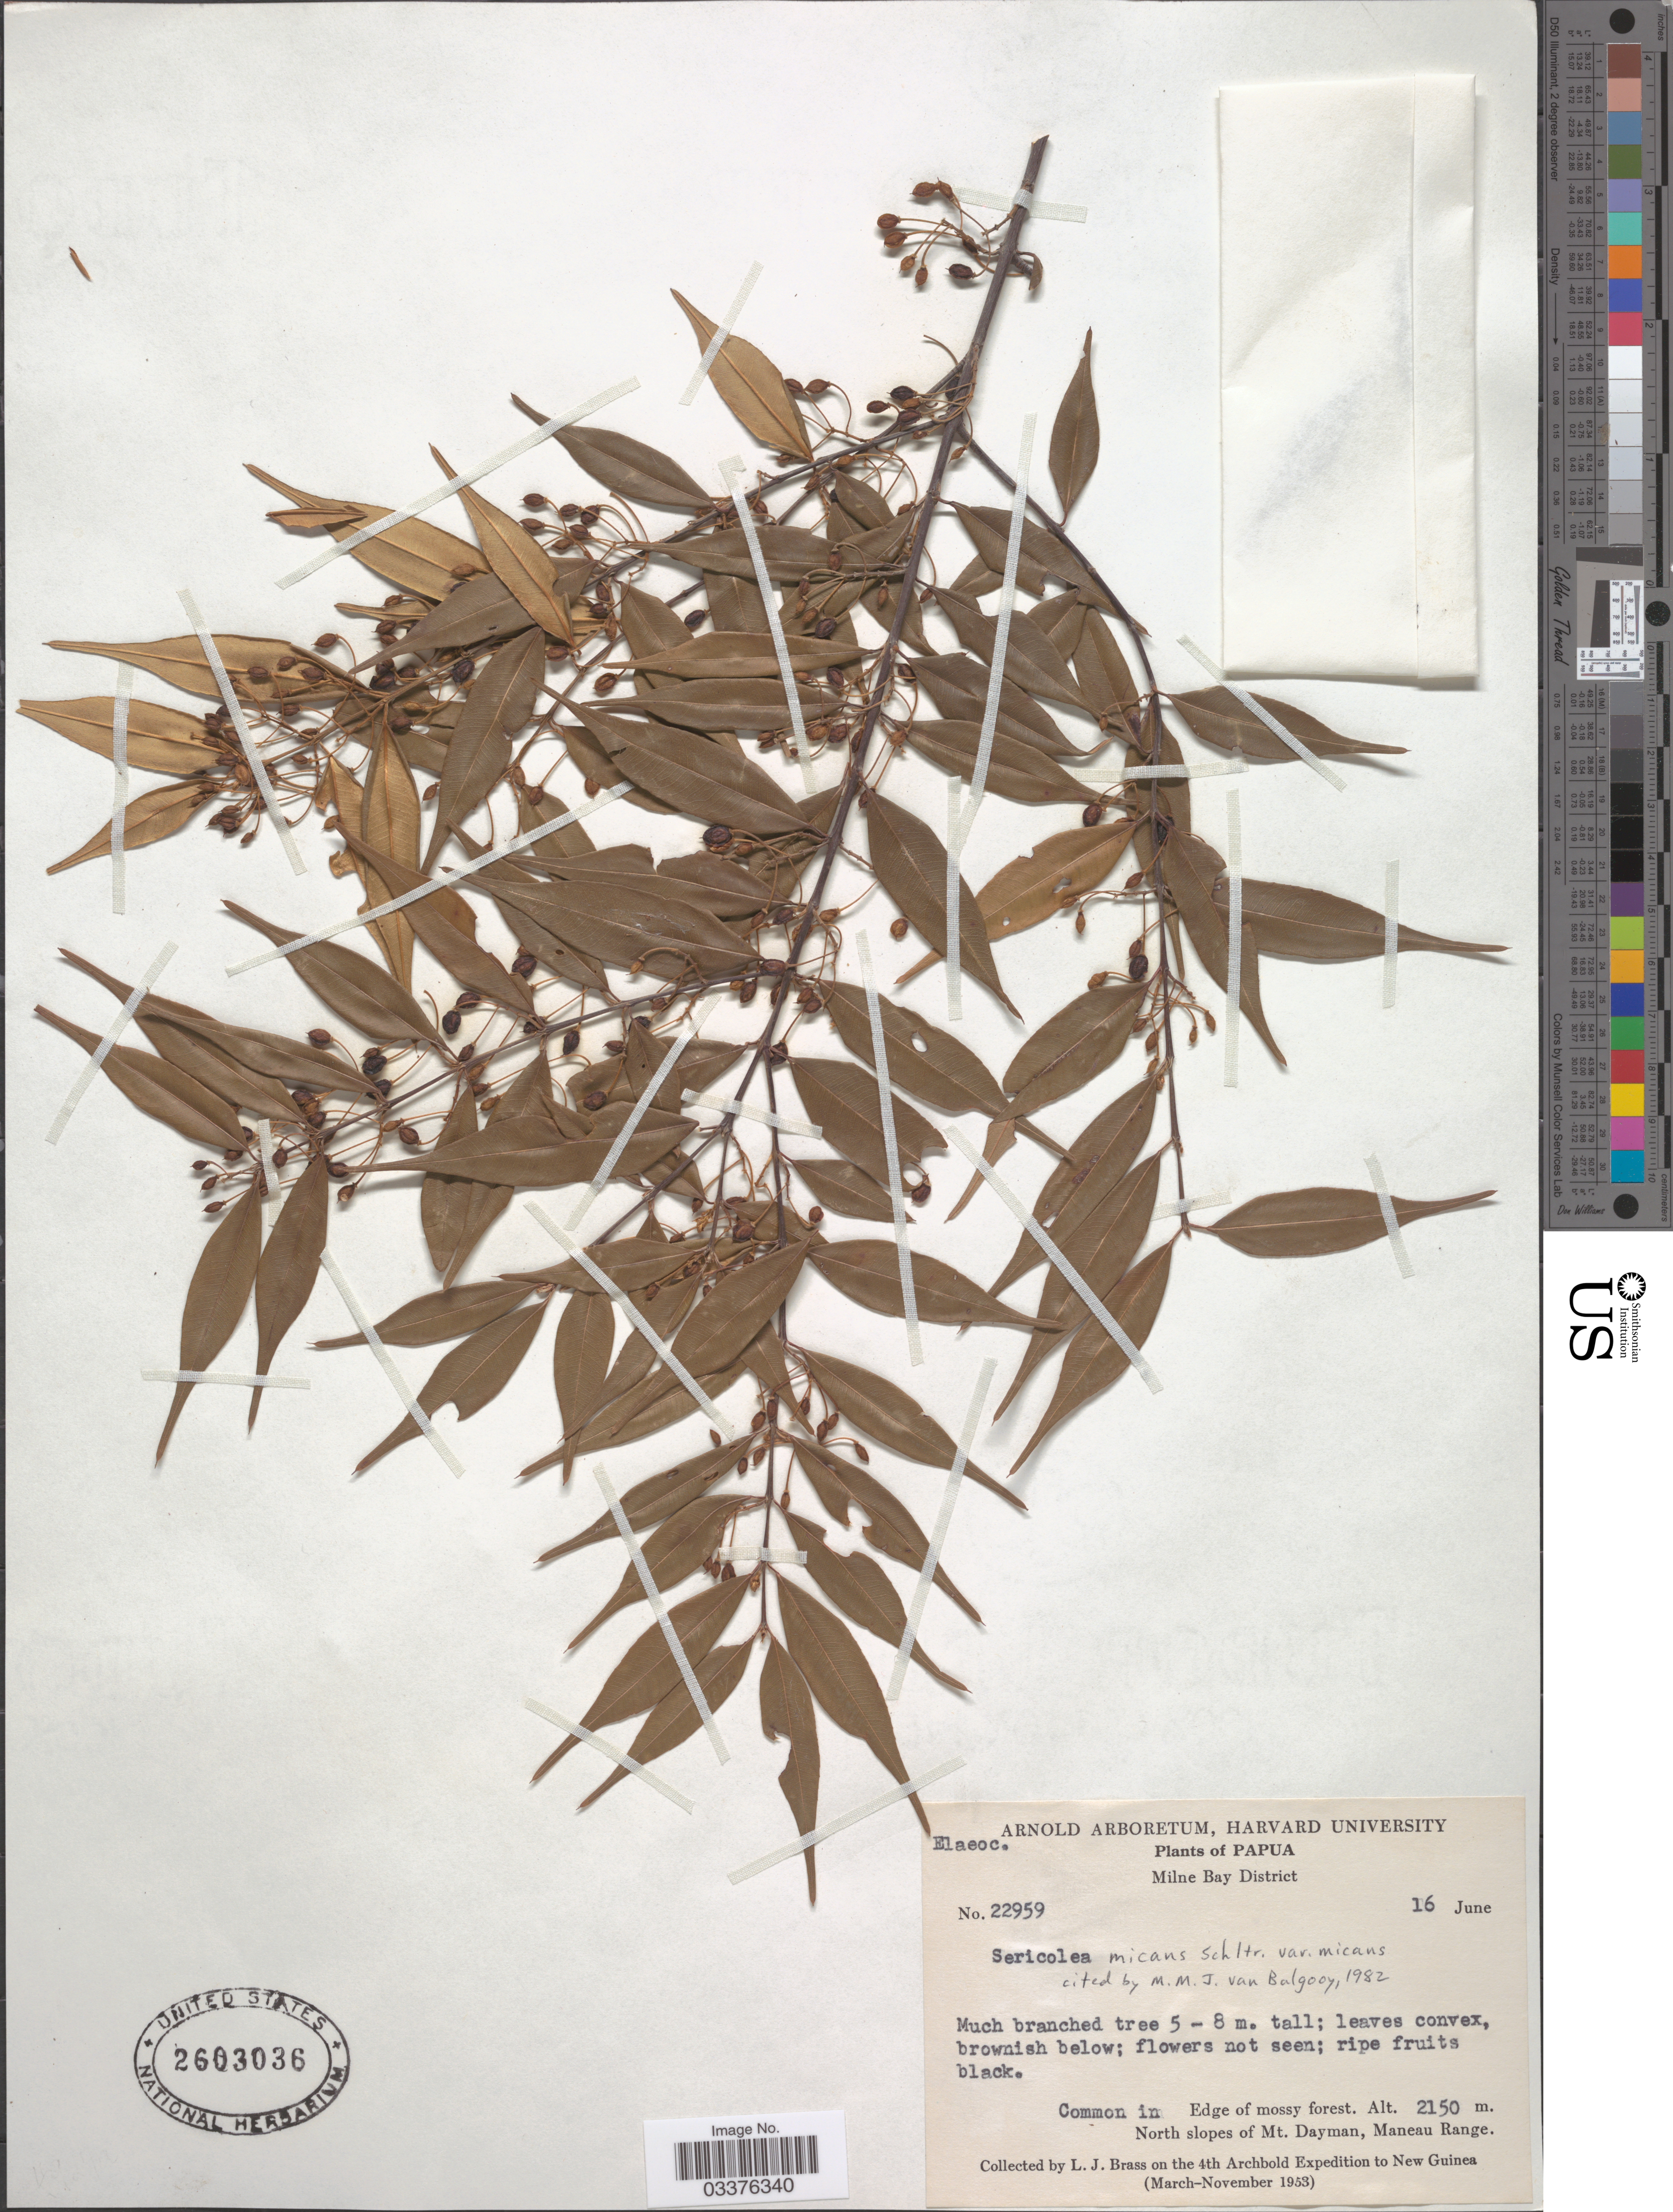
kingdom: Plantae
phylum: Tracheophyta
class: Magnoliopsida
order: Oxalidales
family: Elaeocarpaceae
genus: Sericolea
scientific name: Sericolea micans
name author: Schltr.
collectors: L. J. Brass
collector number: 22959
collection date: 1953-06-16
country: Papua New Guinea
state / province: Milne Bay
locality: Papua. Milne Bay District. North slopes of Mt. Dayman, Maneau Range. New Guinea.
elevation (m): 2150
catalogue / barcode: US 2603036